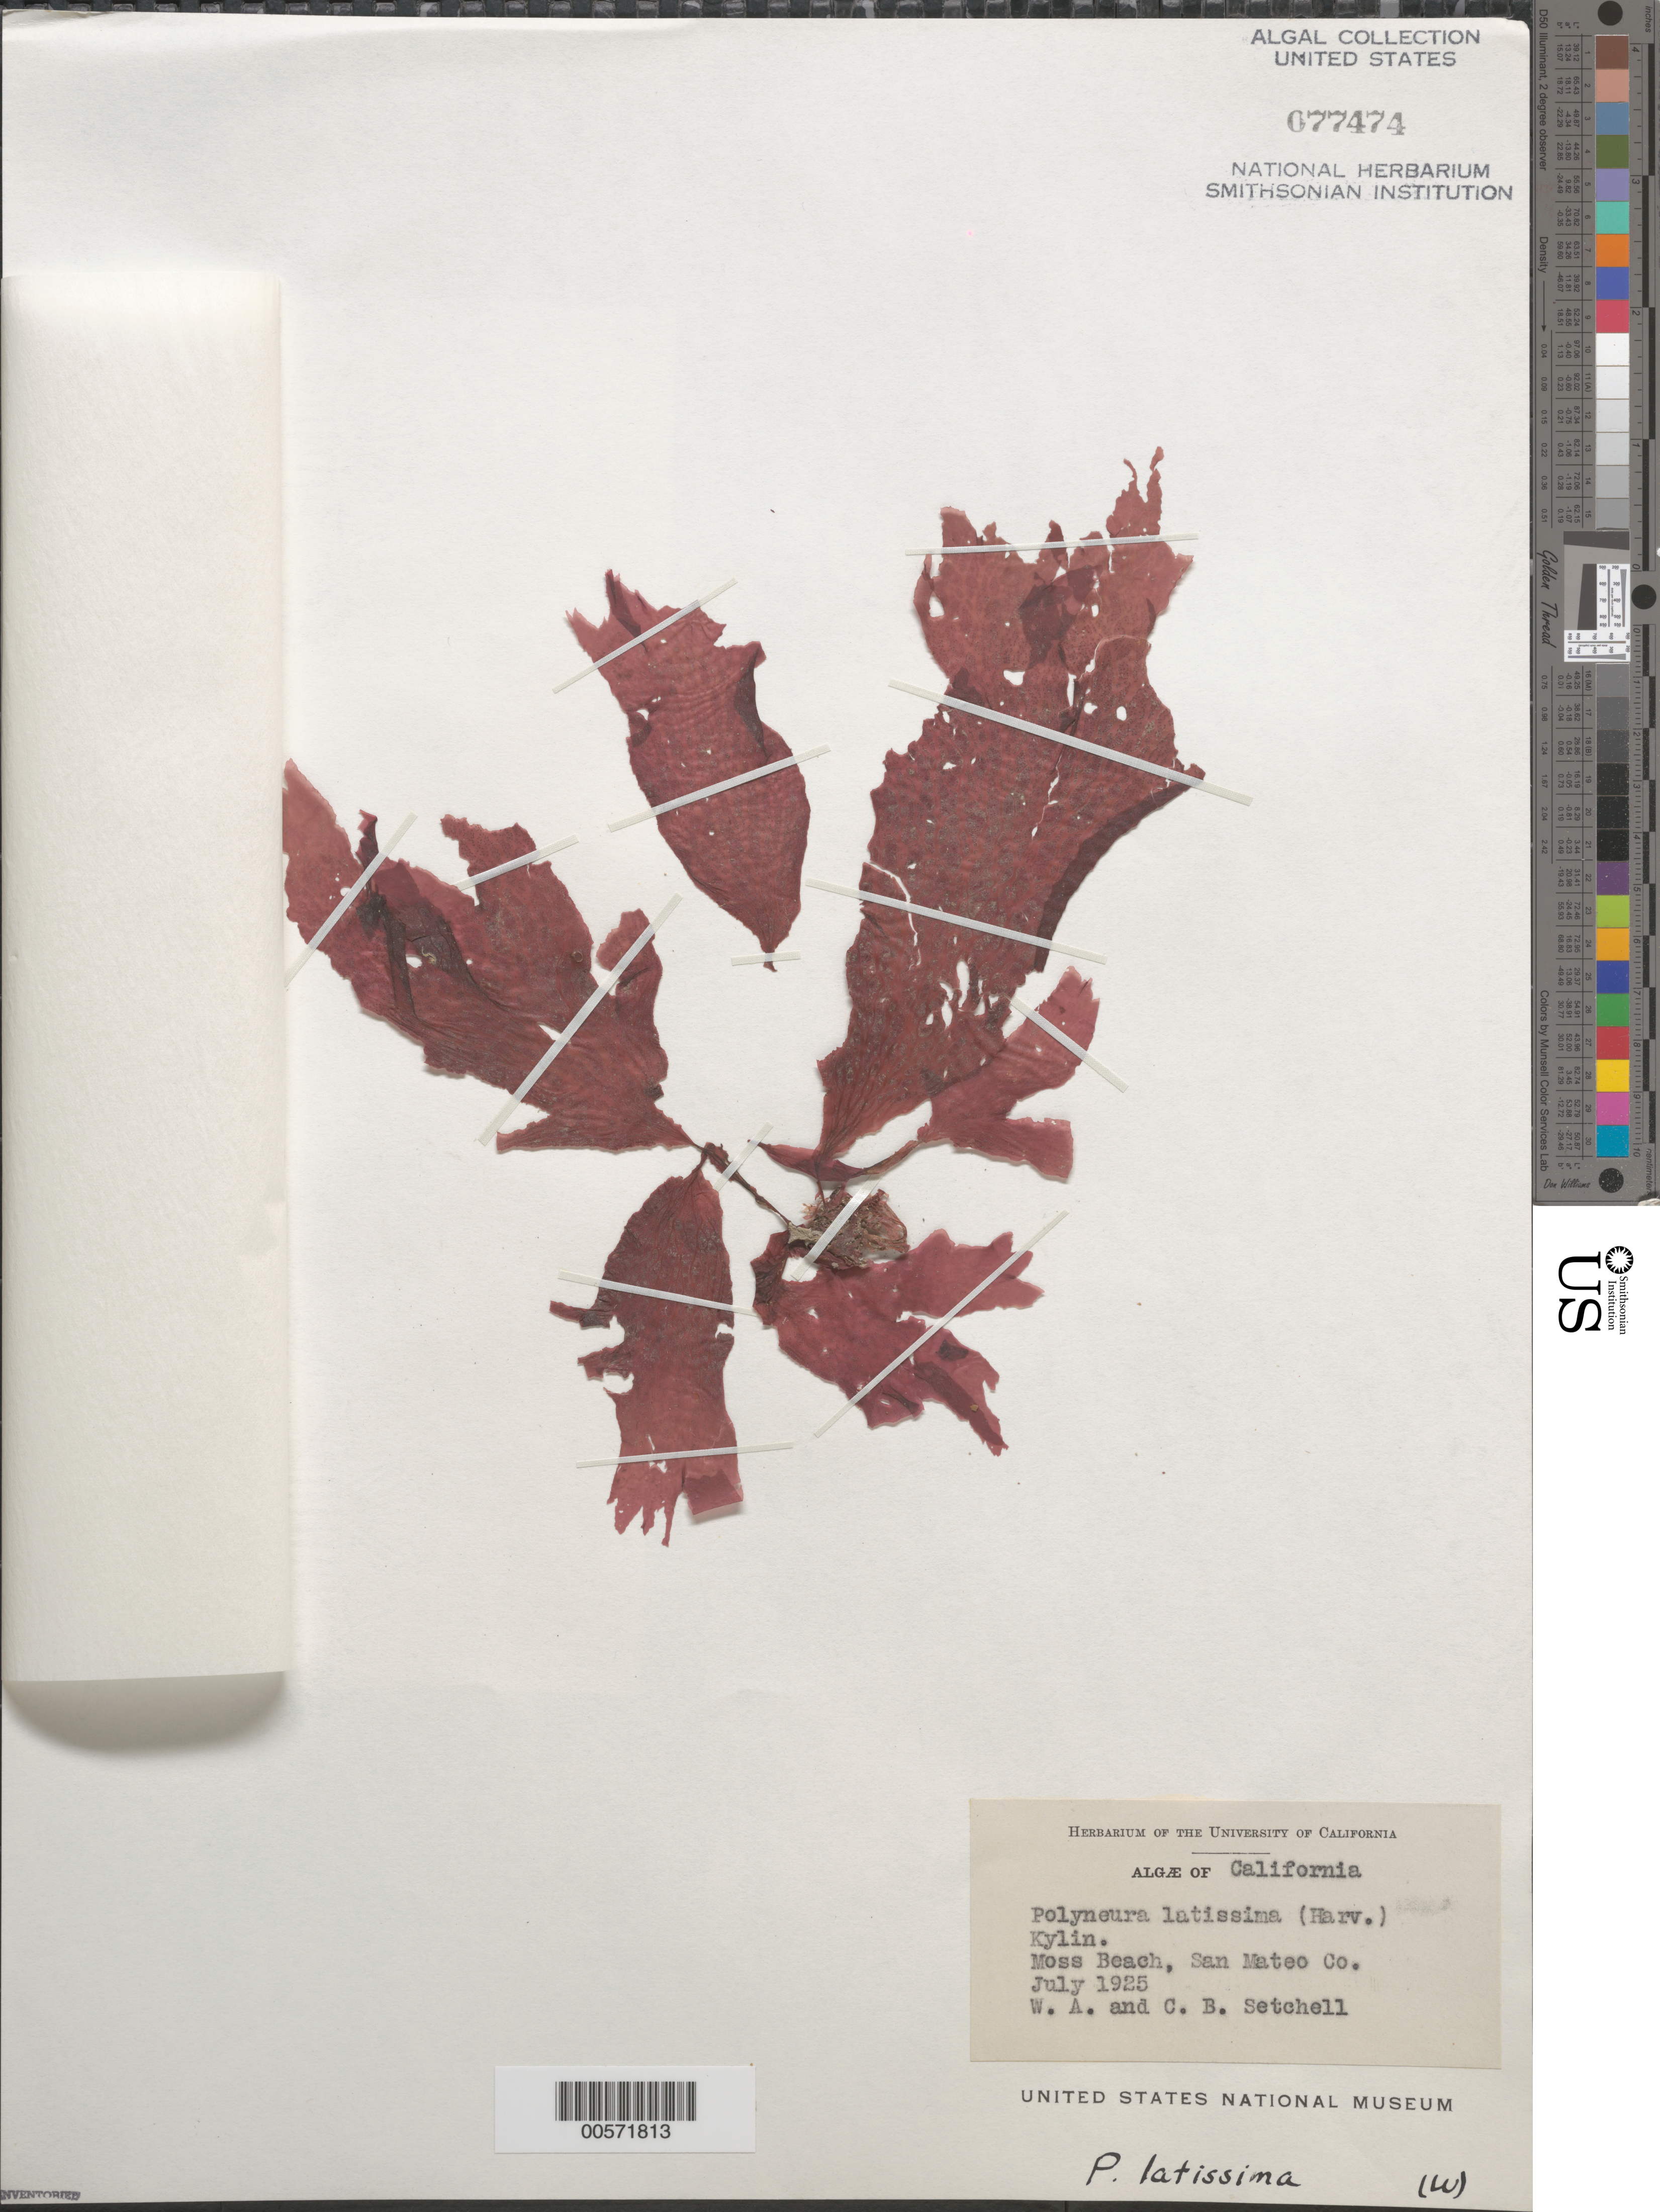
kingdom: Plantae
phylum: Rhodophyta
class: Florideophyceae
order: Ceramiales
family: Delesseriaceae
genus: Polyneura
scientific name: Polyneura latissima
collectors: W. Setchell & C. B. Setchell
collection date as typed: Jul 1925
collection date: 1925-07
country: United States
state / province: California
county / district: San Mateo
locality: Moss Beach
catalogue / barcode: US 77474